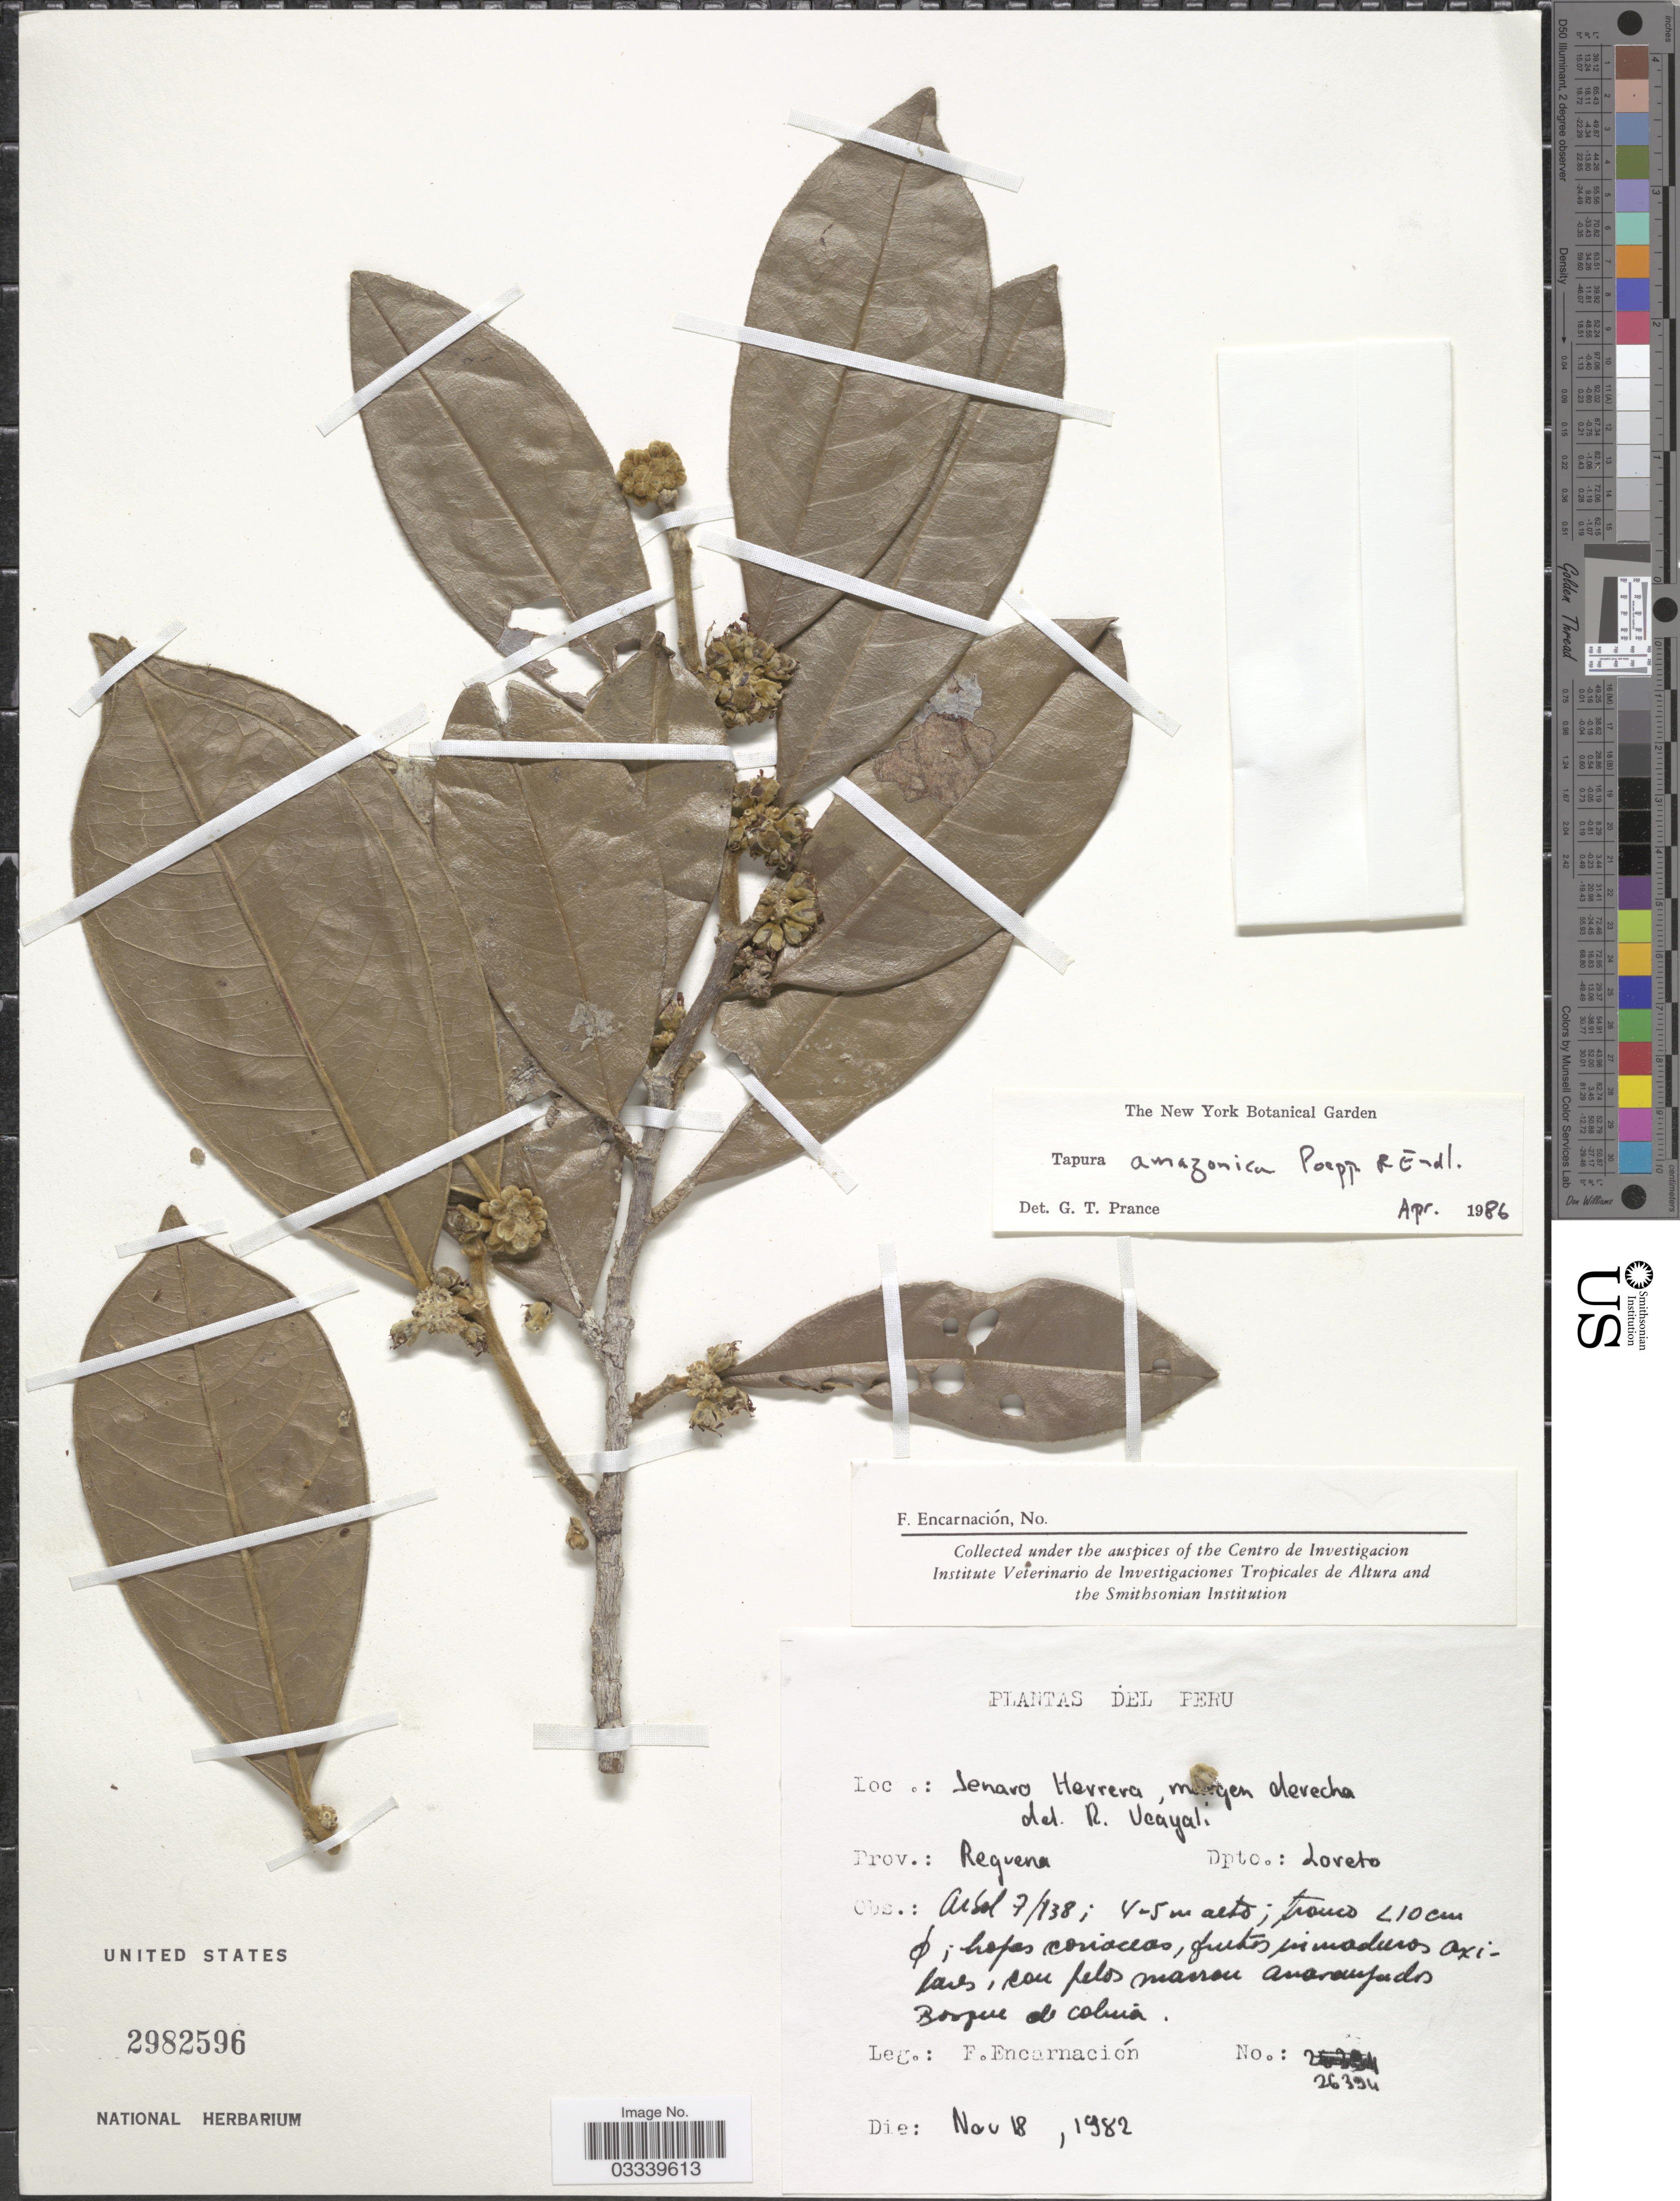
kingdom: Plantae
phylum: Tracheophyta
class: Magnoliopsida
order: Malpighiales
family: Dichapetalaceae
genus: Tapura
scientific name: Tapura amazonica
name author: Poepp. & Endl.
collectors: F. Encarnación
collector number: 26394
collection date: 1982-11-18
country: Peru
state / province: Loreto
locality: Jenaro Herrera, margen derecha del. R. Ucayali. Prov.: Requena. Dpto: Loreto.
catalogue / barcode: US 2982596